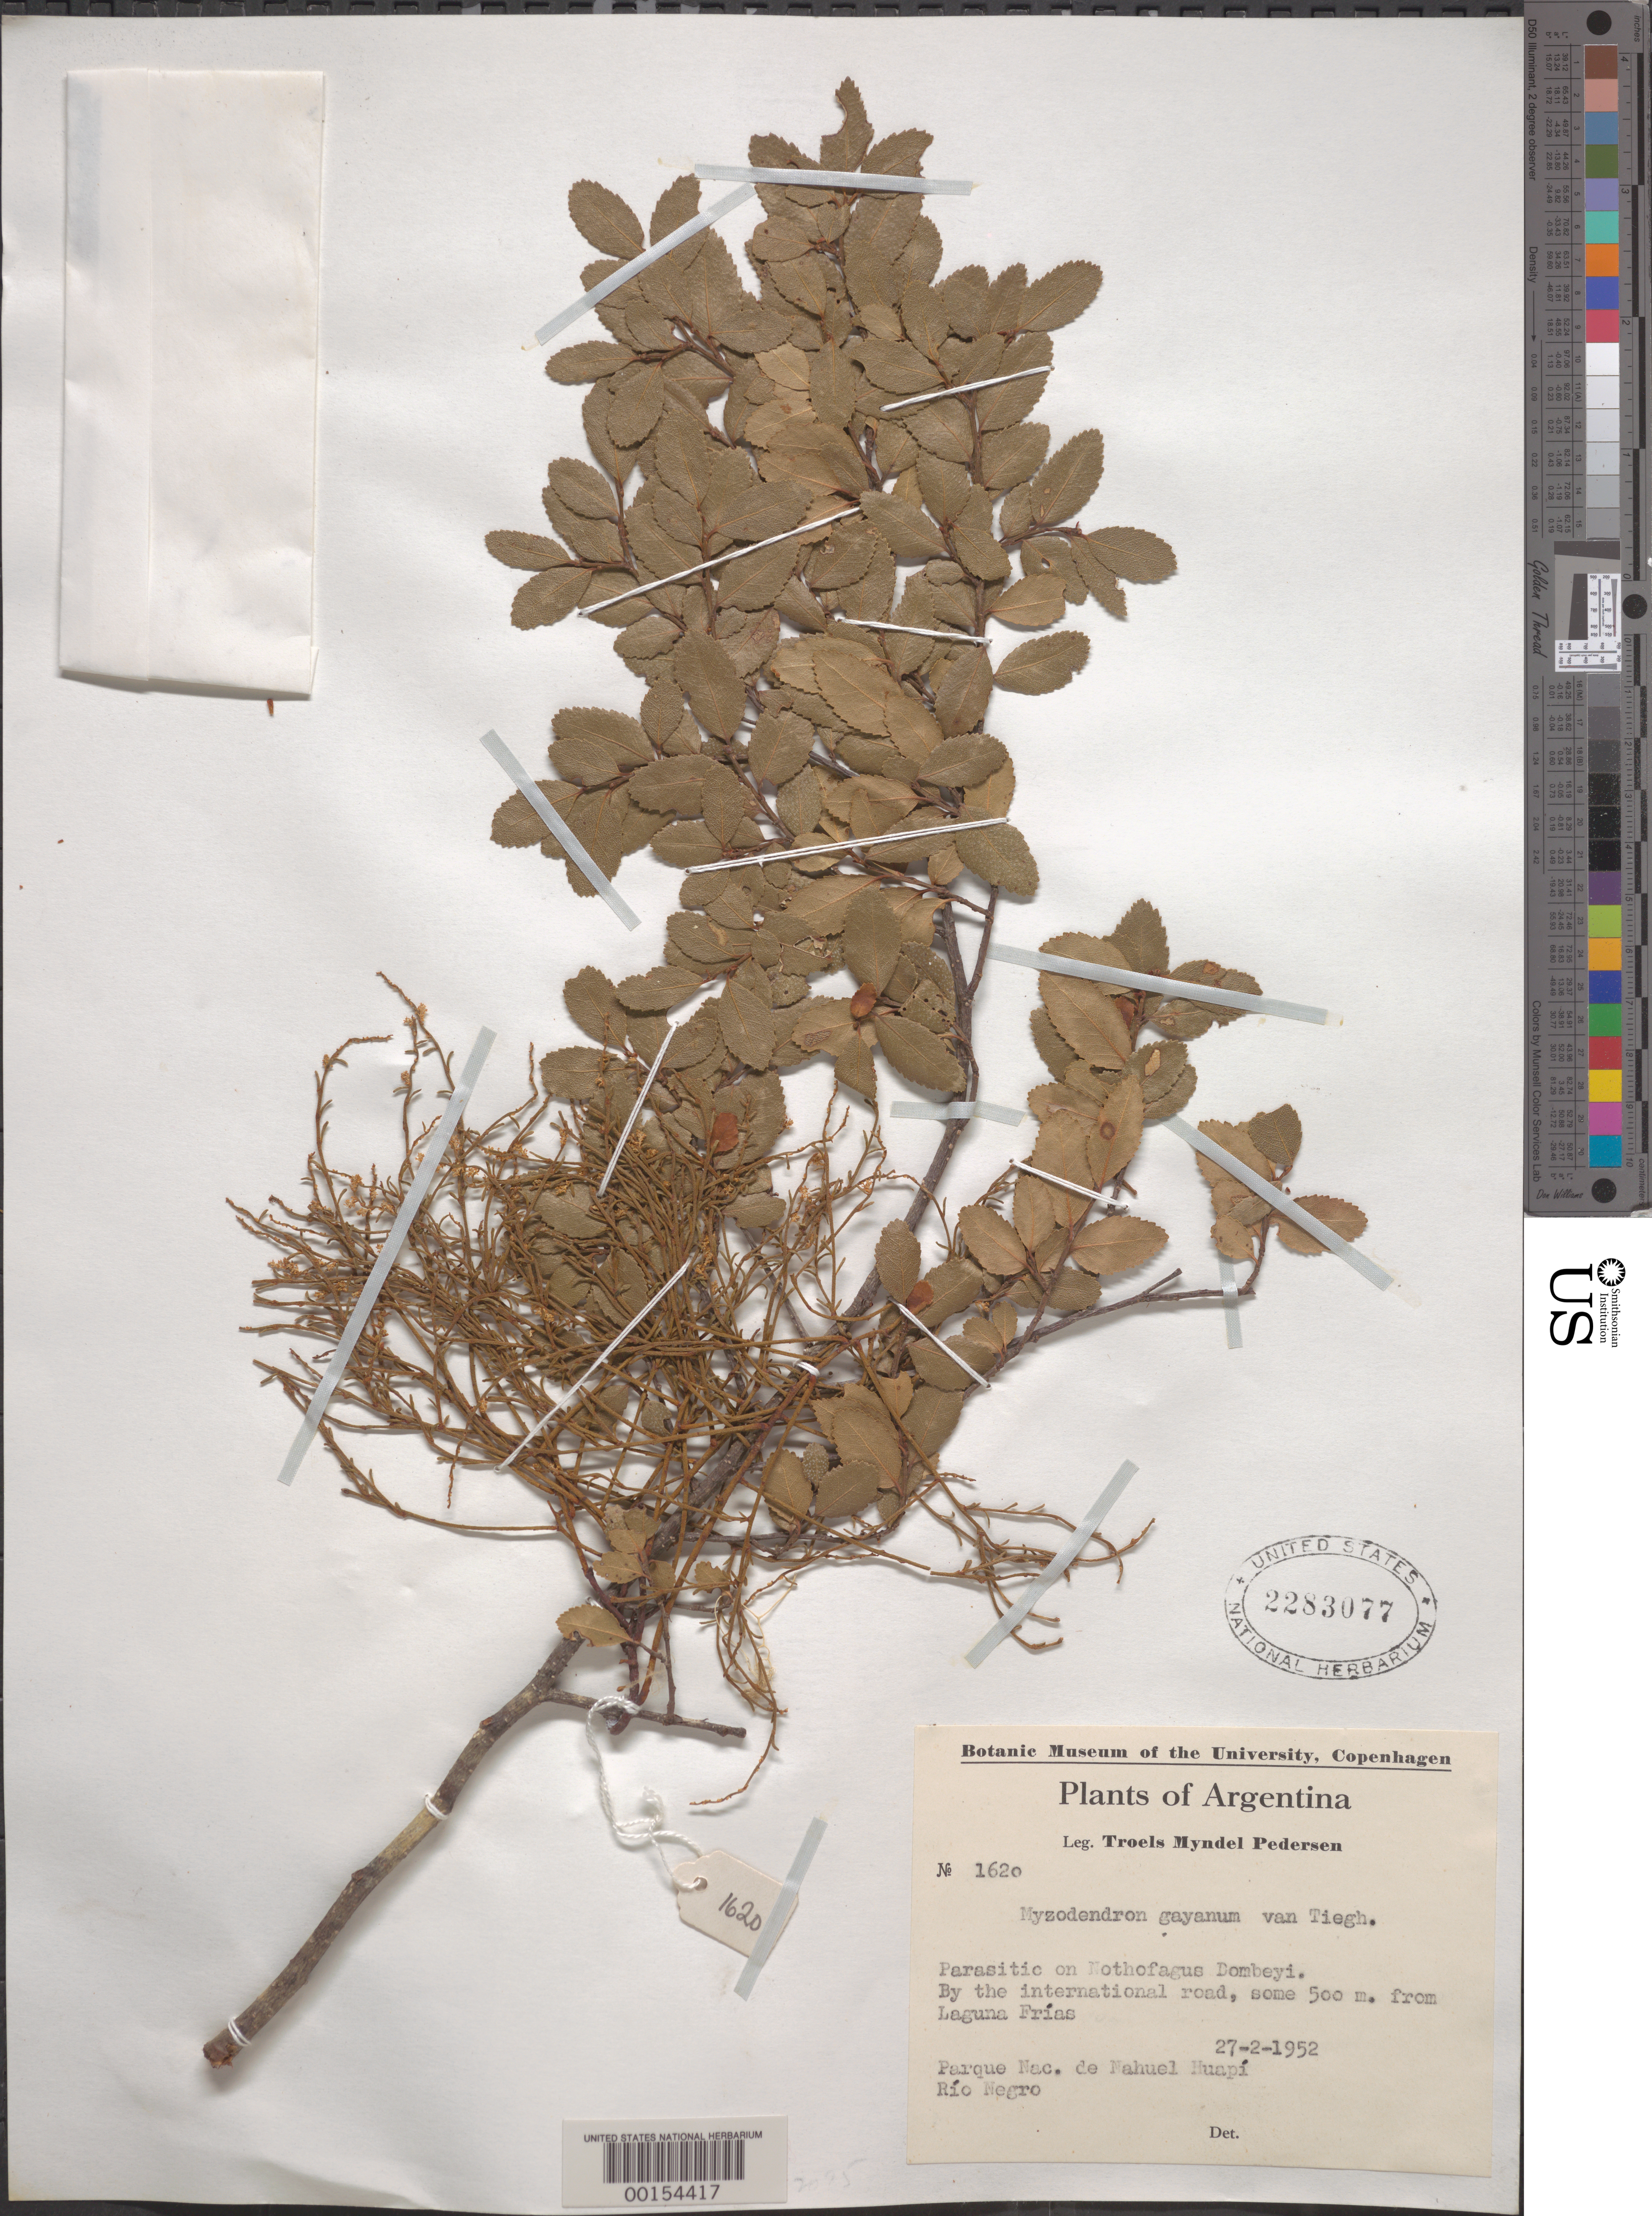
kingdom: Plantae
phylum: Tracheophyta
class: Magnoliopsida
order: Santalales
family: Misodendraceae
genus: Misodendrum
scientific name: Misodendrum gayanum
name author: Tiegh.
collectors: T. Pederson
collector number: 1620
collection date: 1952-02-27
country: Argentina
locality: By the internacional road, some 500 m. from Laguna Frías. Parque Nac. de Nahuel Huapí. Río Negro.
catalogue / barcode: US 2283077